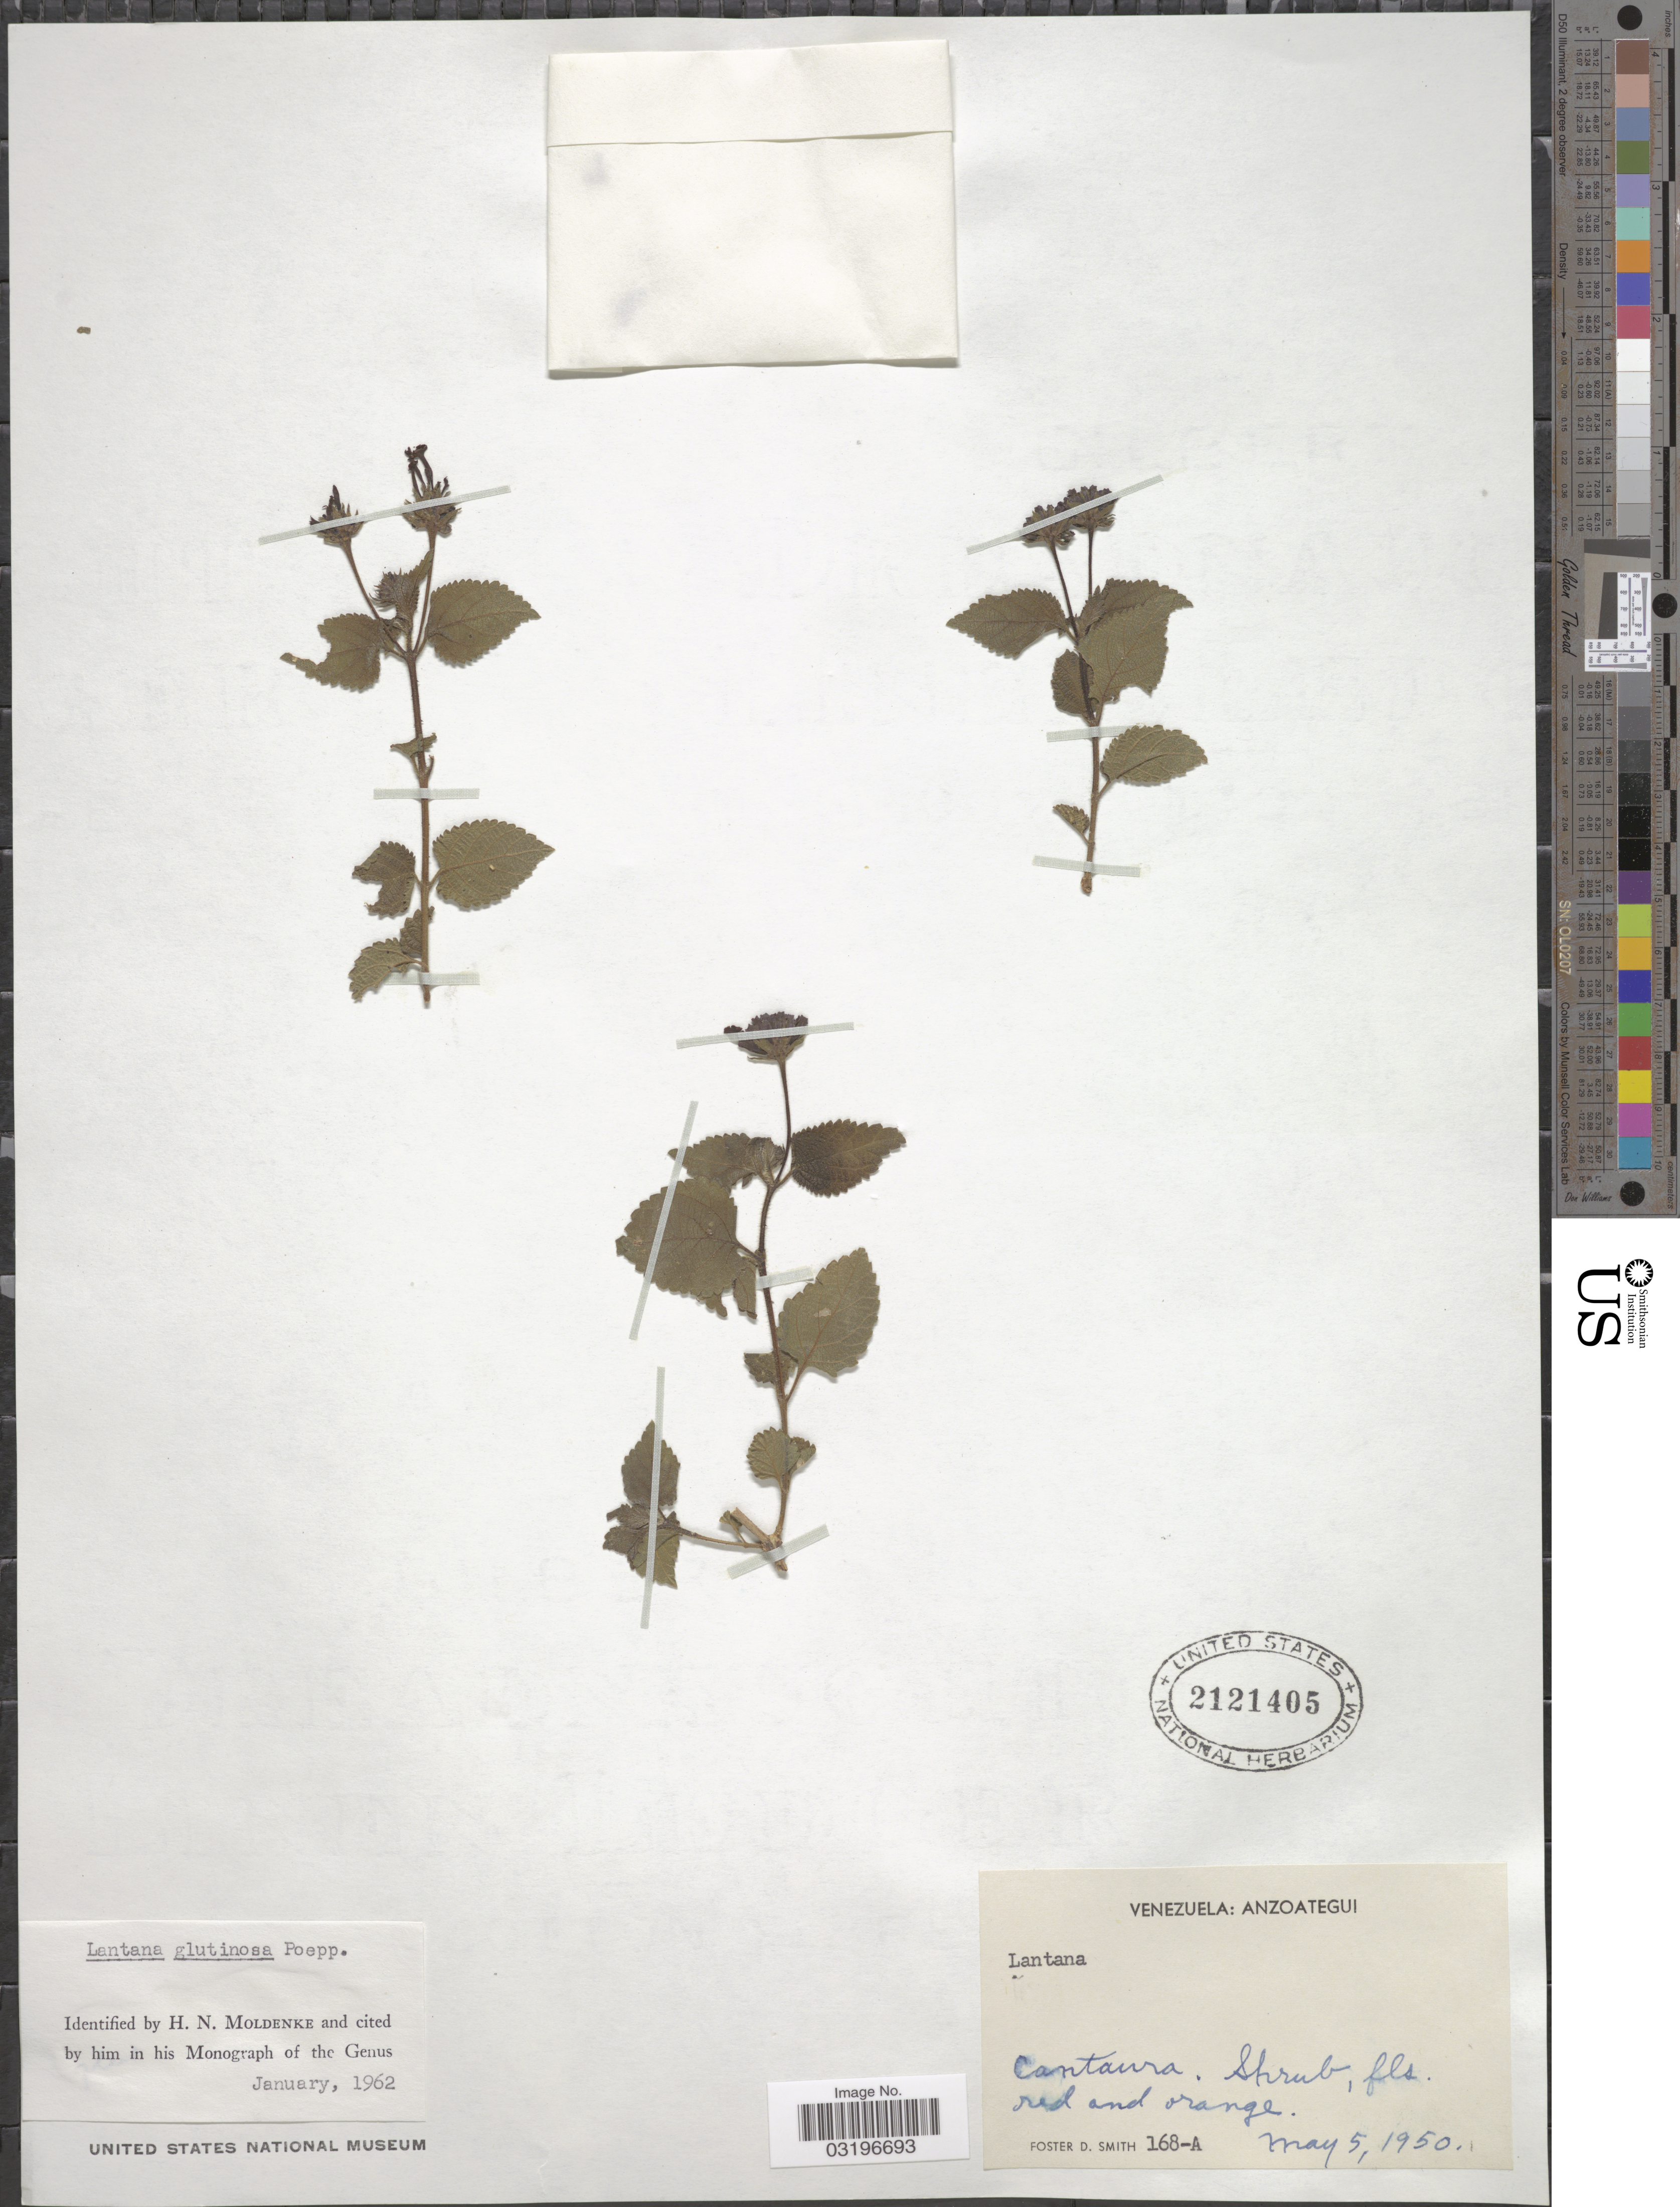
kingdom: Plantae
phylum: Tracheophyta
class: Magnoliopsida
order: Lamiales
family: Verbenaceae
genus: Lantana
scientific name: Lantana glutinosa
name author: Poepp.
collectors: F. Smith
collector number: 168-A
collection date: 1950-05-05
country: Venezuela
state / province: Anzoategui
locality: Cantaura.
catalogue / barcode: US 2121405